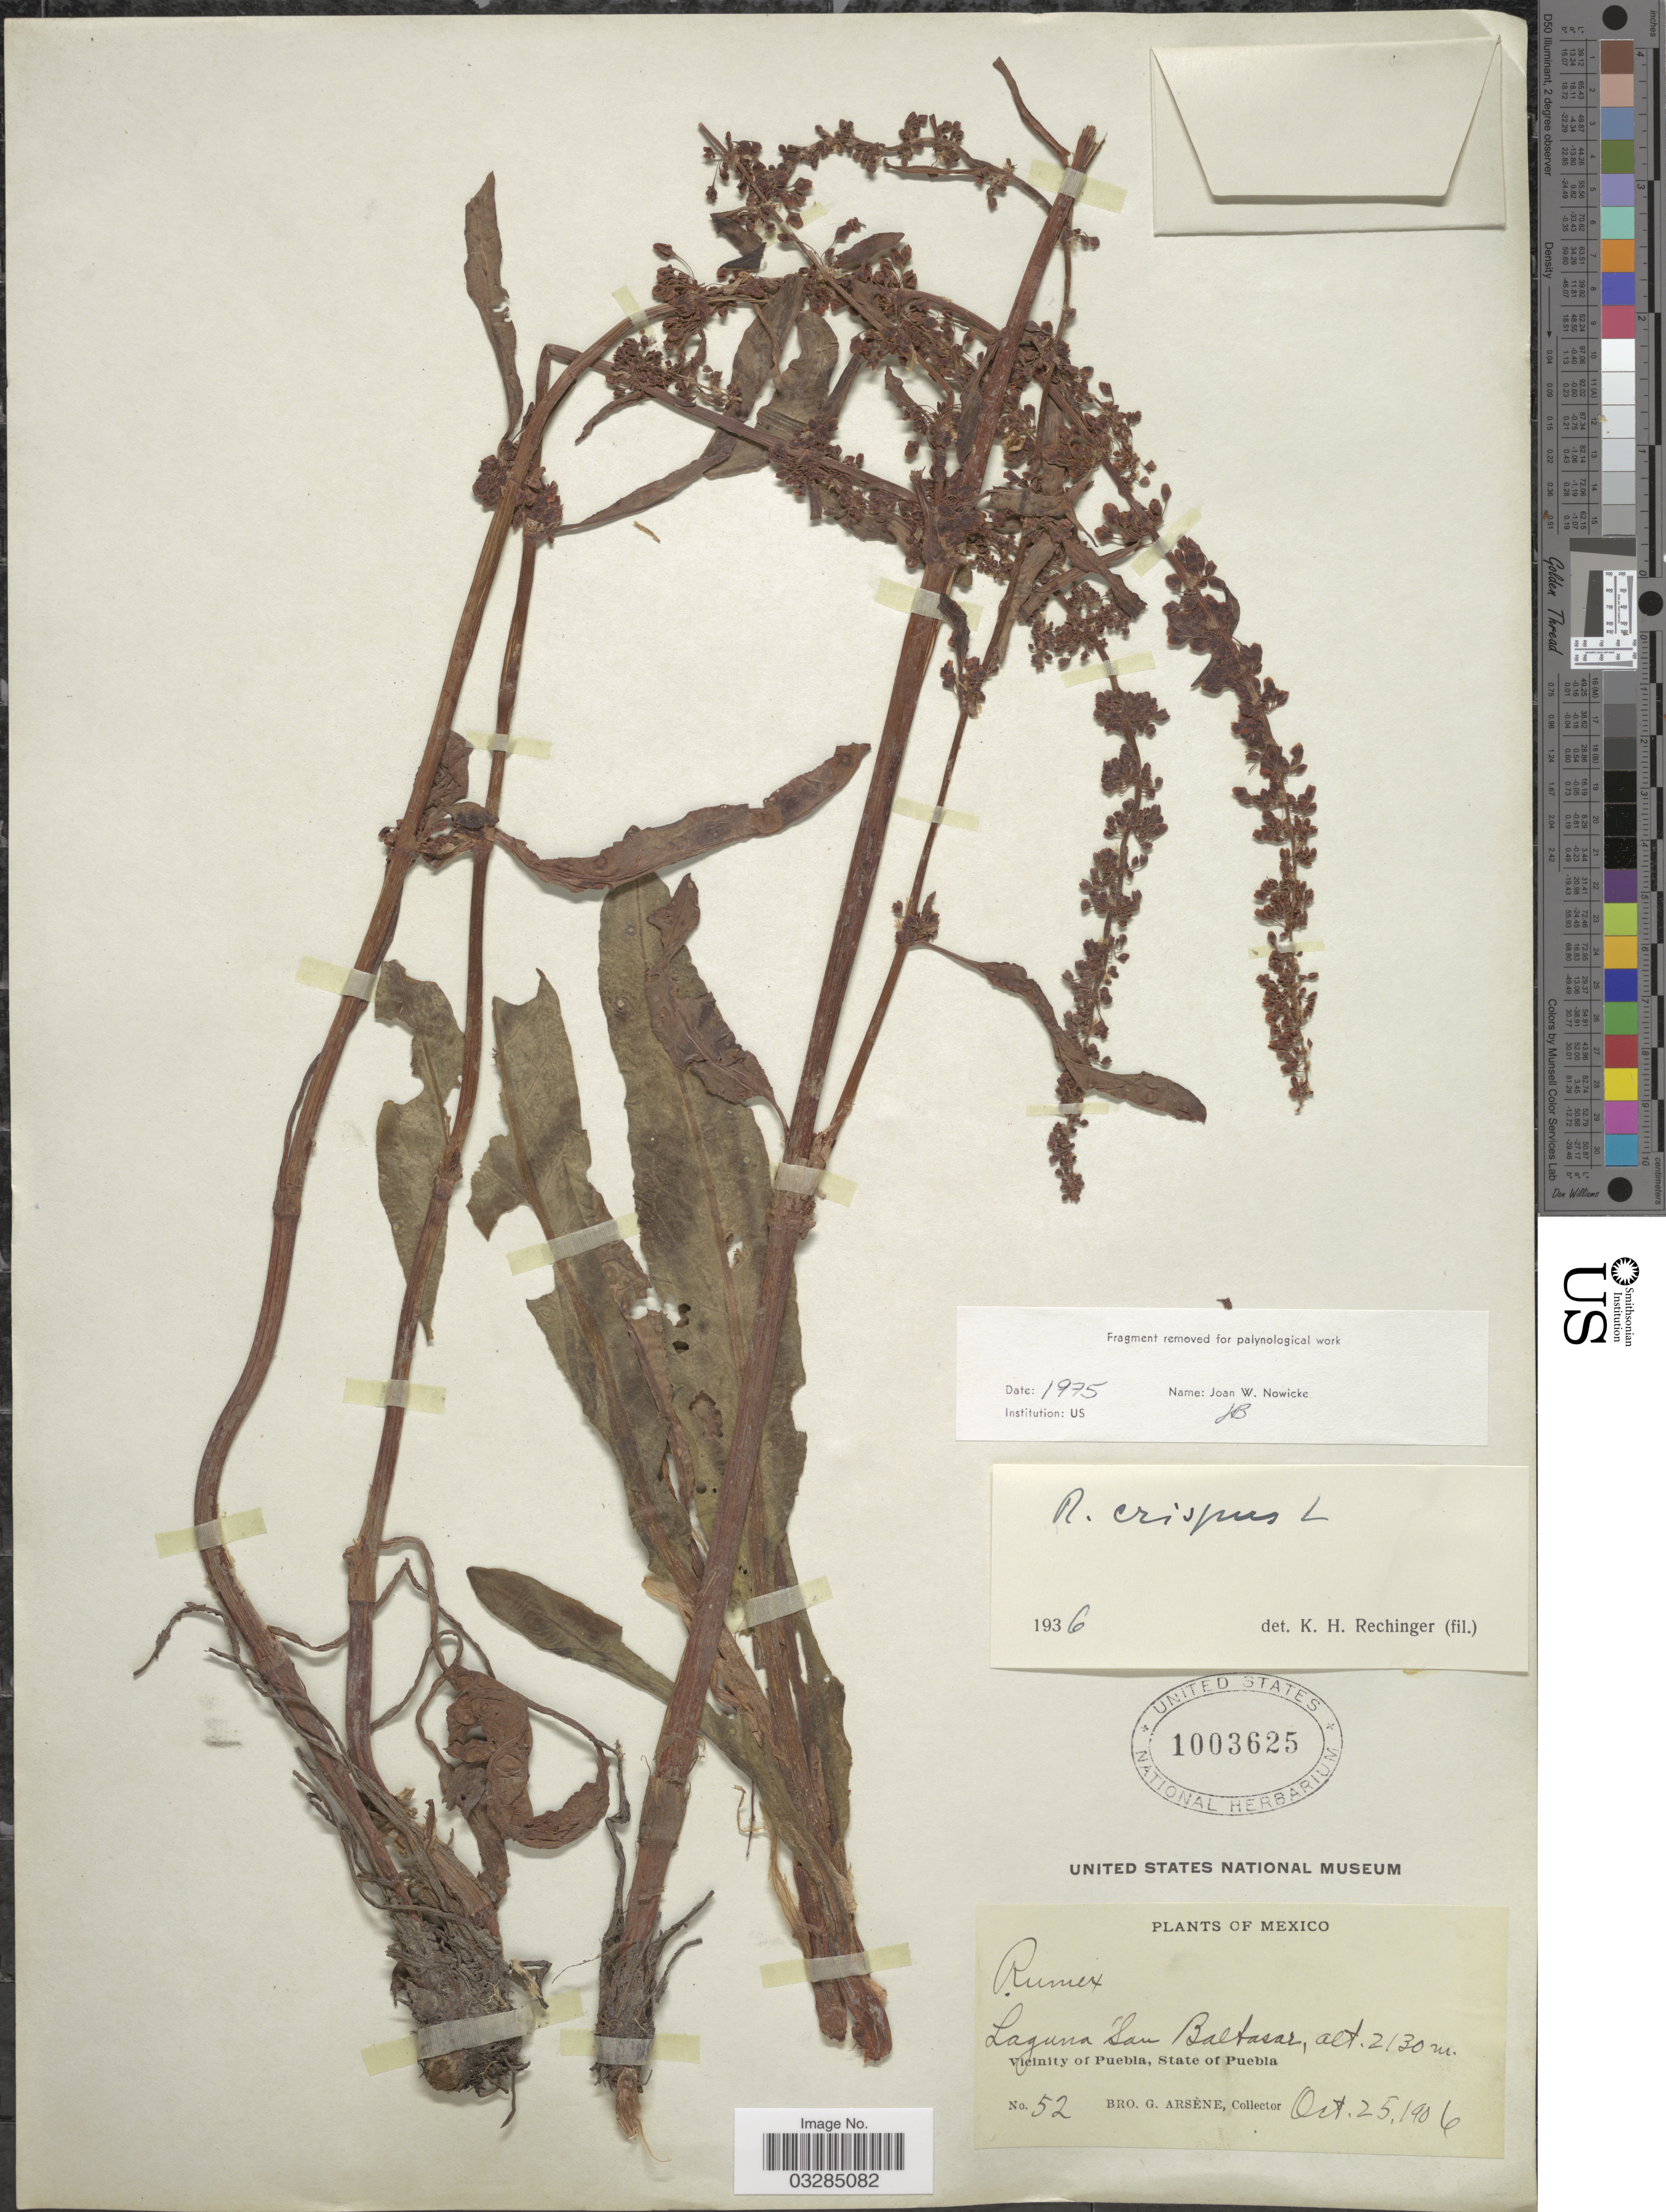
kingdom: Plantae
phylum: Tracheophyta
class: Magnoliopsida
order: Caryophyllales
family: Polygonaceae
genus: Rumex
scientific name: Rumex crispus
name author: L.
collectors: Bro. G. Arsène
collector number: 52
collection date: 1906-10-25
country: Mexico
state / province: Puebla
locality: Laguna San Baltasar. Vicinity of Puebla.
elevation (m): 2130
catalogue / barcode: US 1003625